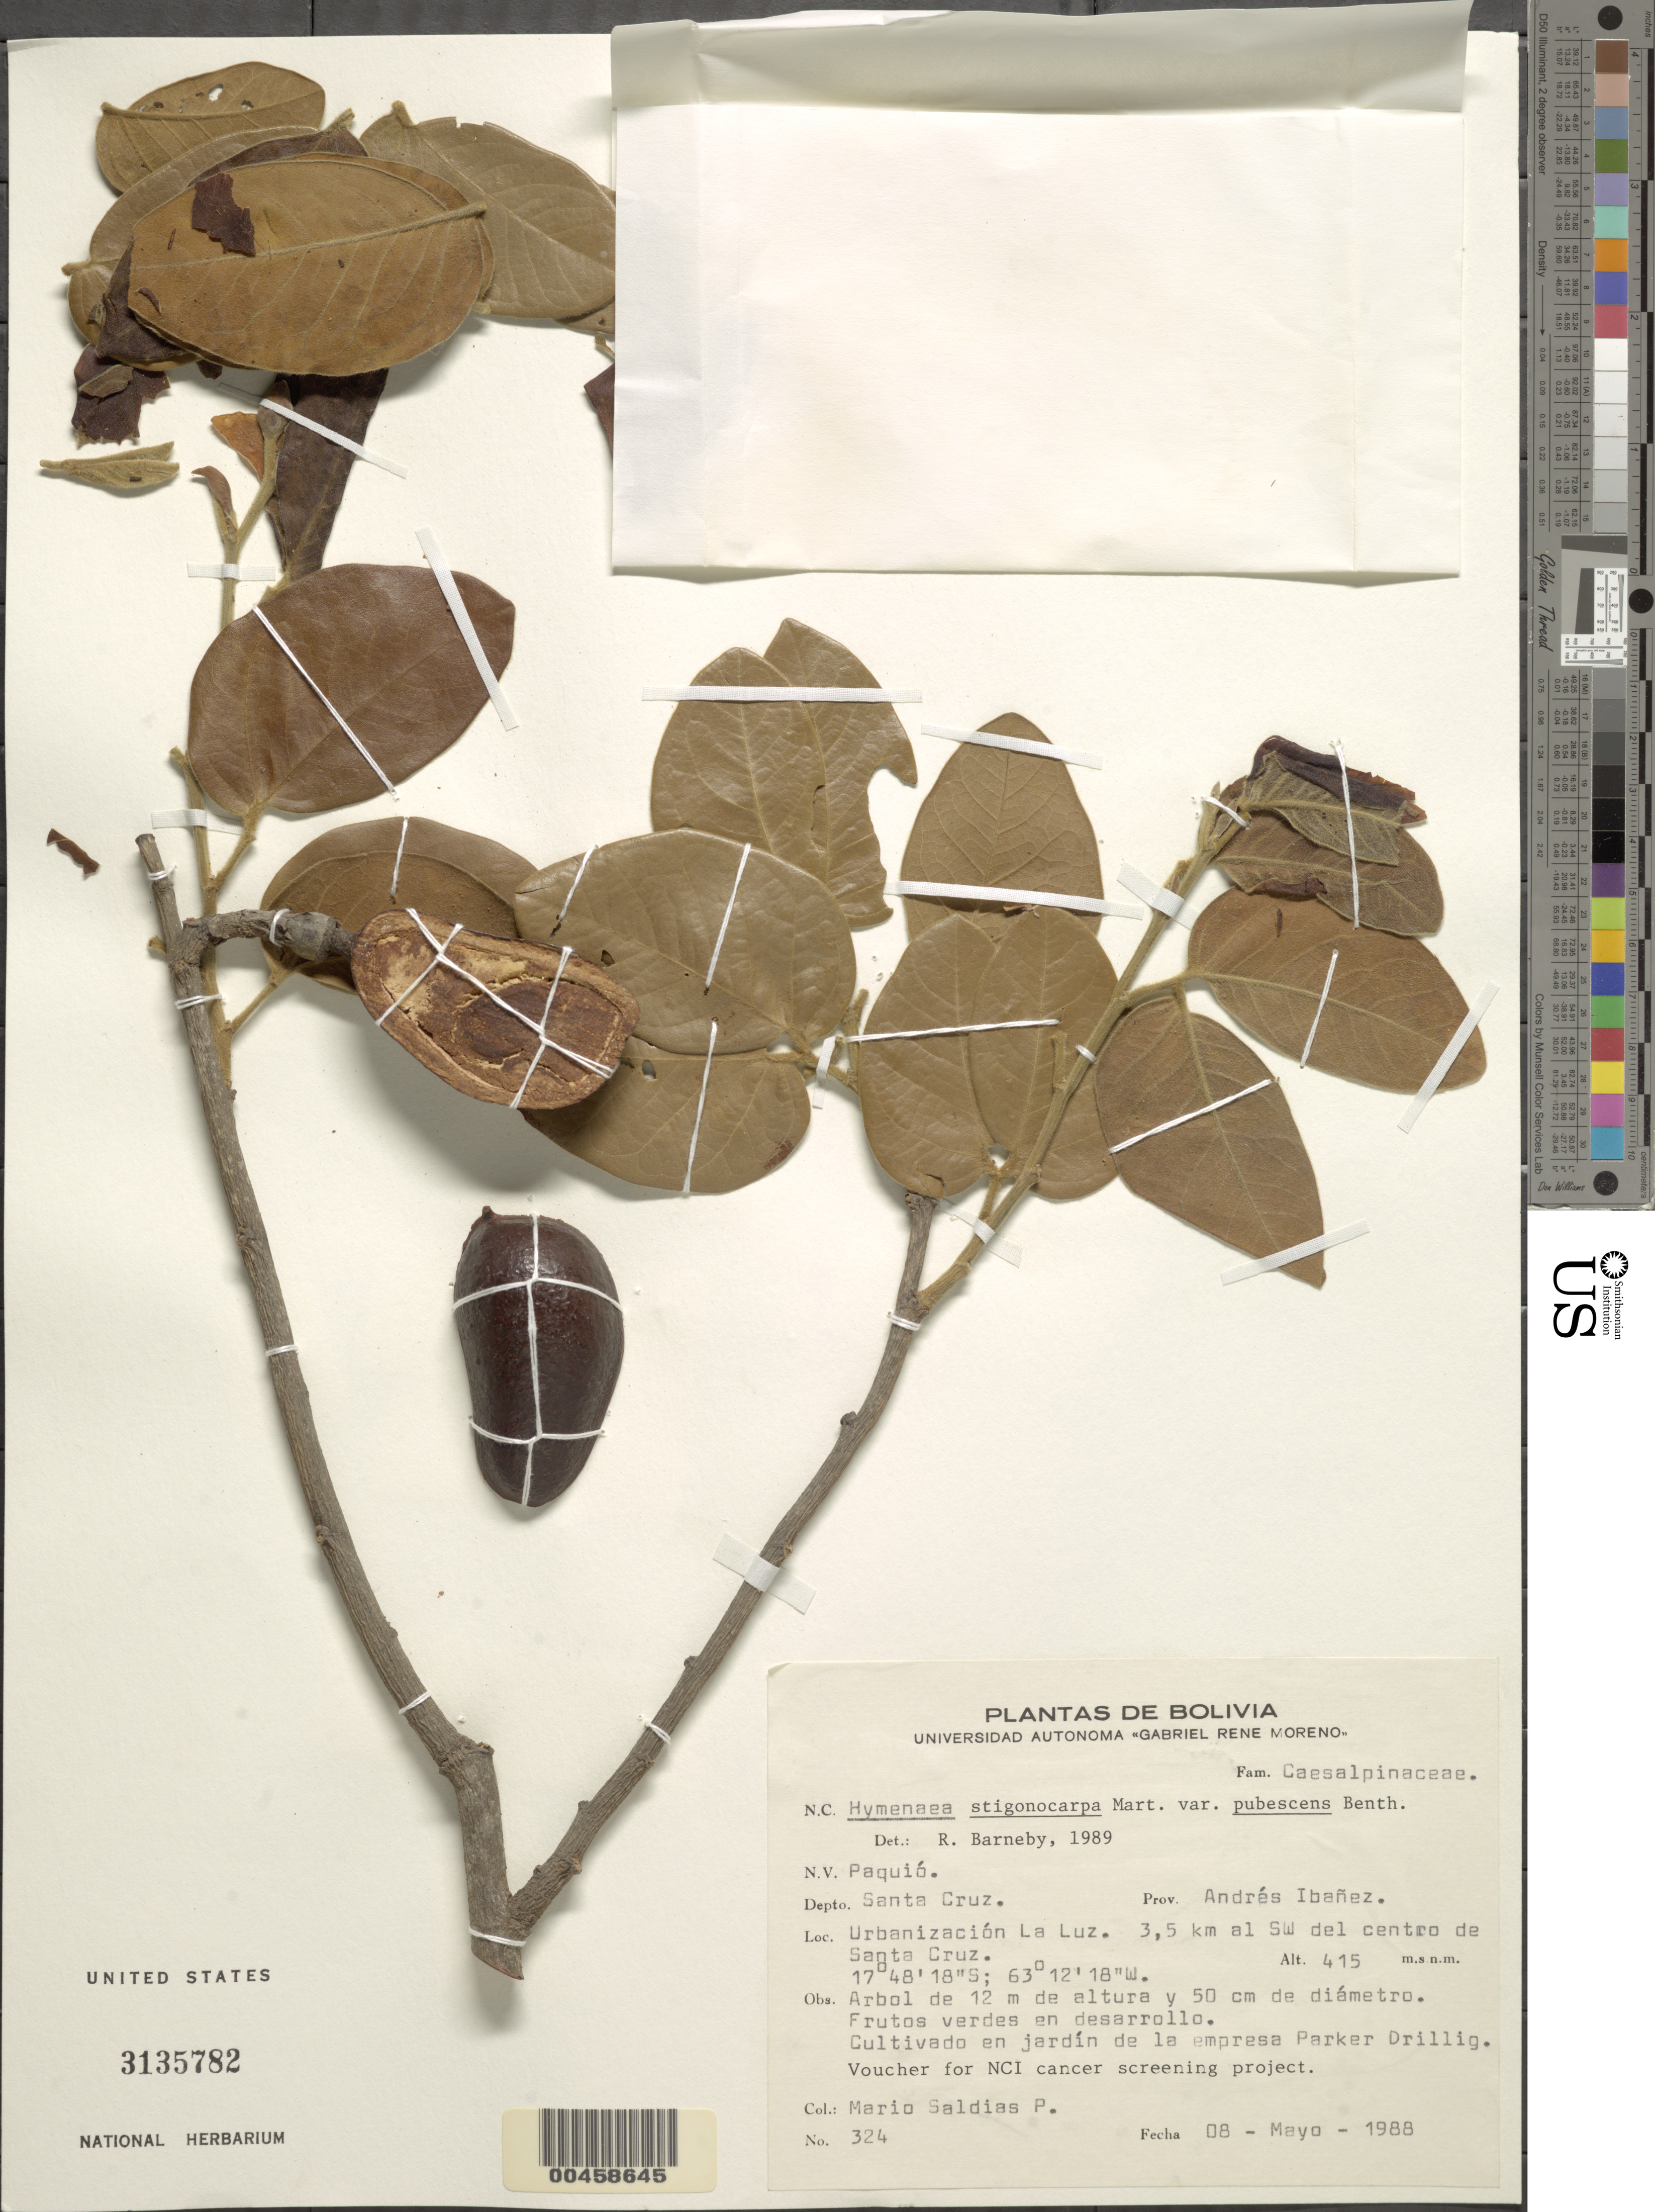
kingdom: Plantae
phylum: Tracheophyta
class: Magnoliopsida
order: Fabales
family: Fabaceae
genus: Hymenaea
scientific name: Hymenaea stigonocarpa var. pubescens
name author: Benth.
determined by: Barneby, Rupert C., (NY)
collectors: M. Saldias P.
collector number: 324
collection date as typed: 08 May 1988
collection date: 1988-05-08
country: Bolivia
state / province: Santa Cruz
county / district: Andrés Ibáñez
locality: Urbanizacion la Luz, 3.5 km al SW del centro de Santa Cruz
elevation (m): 415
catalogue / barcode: US 3135782